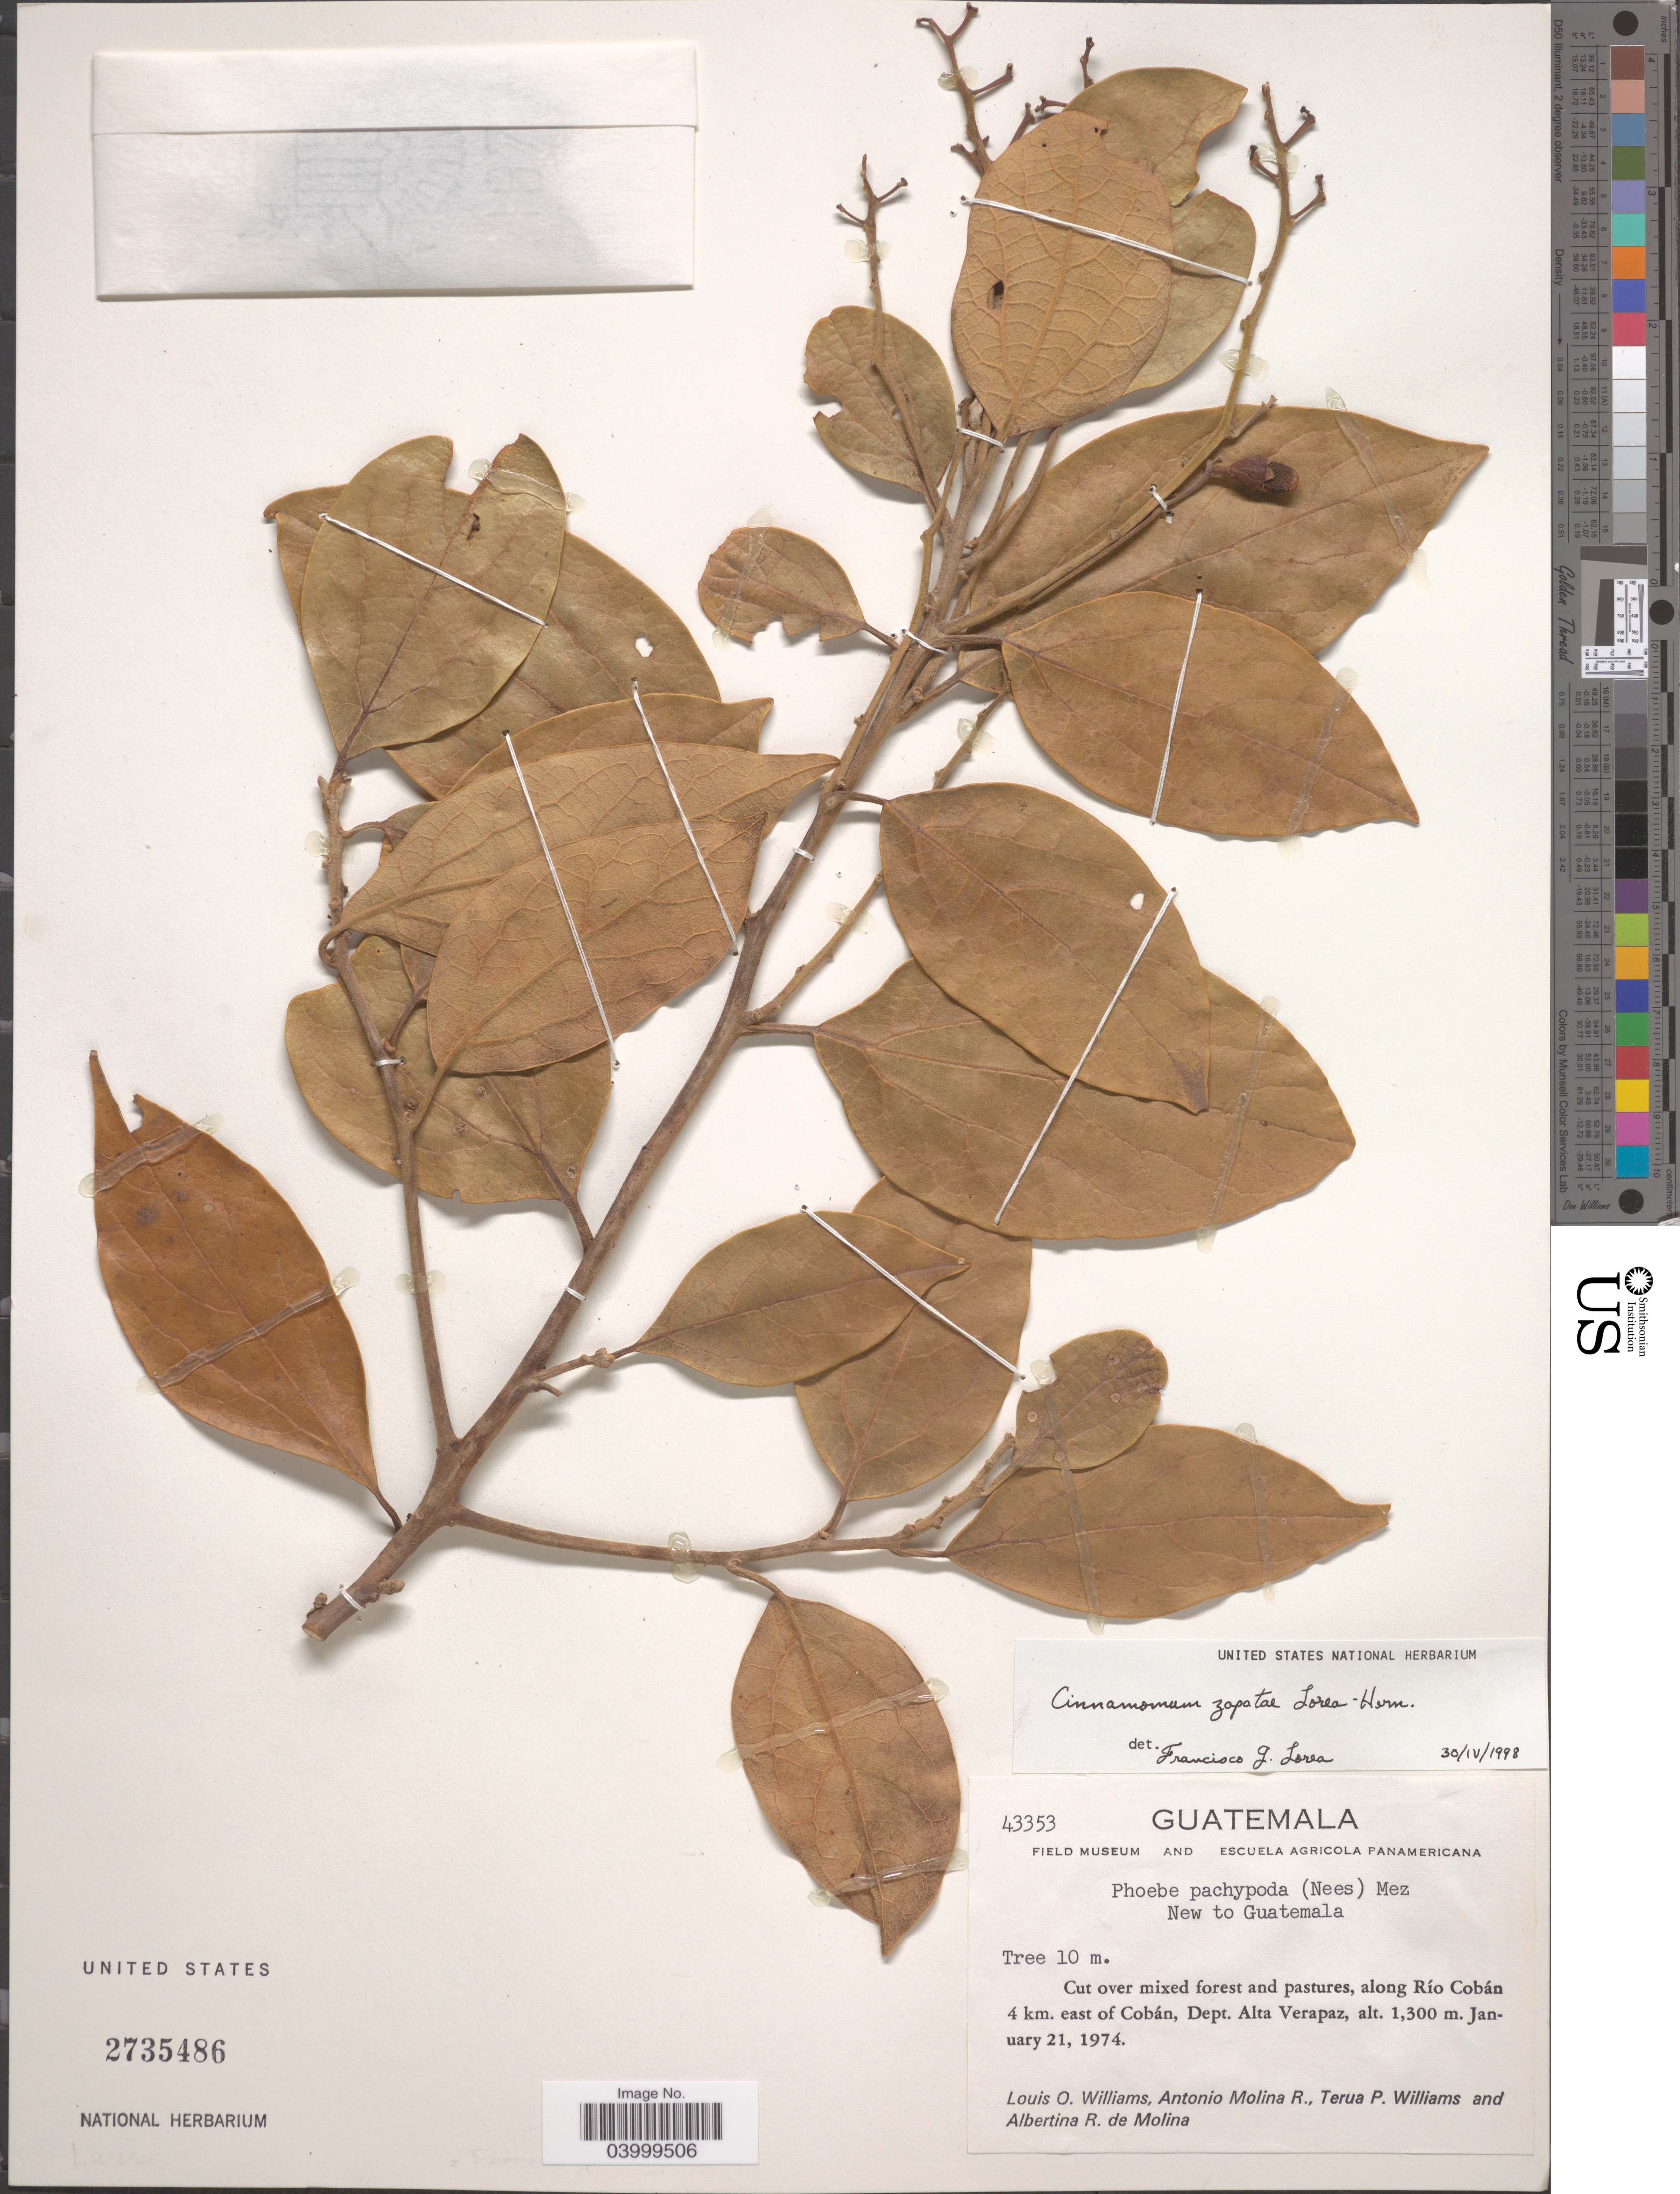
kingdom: Plantae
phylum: Tracheophyta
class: Magnoliopsida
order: Laurales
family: Lauraceae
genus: Cinnamomum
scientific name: Cinnamomum zapatae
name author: Lorea-Hern.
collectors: L. O. Williams, A. Molina R., T. Williams & A. R. Molina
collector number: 43353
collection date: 1974-01-21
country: Guatemala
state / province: Alta Verapaz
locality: Cut over mixed forest and pastures, along Río Cobán 4 km. east of Cobán, Dept. Alta Verapaz.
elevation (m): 1300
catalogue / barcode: US 2735486